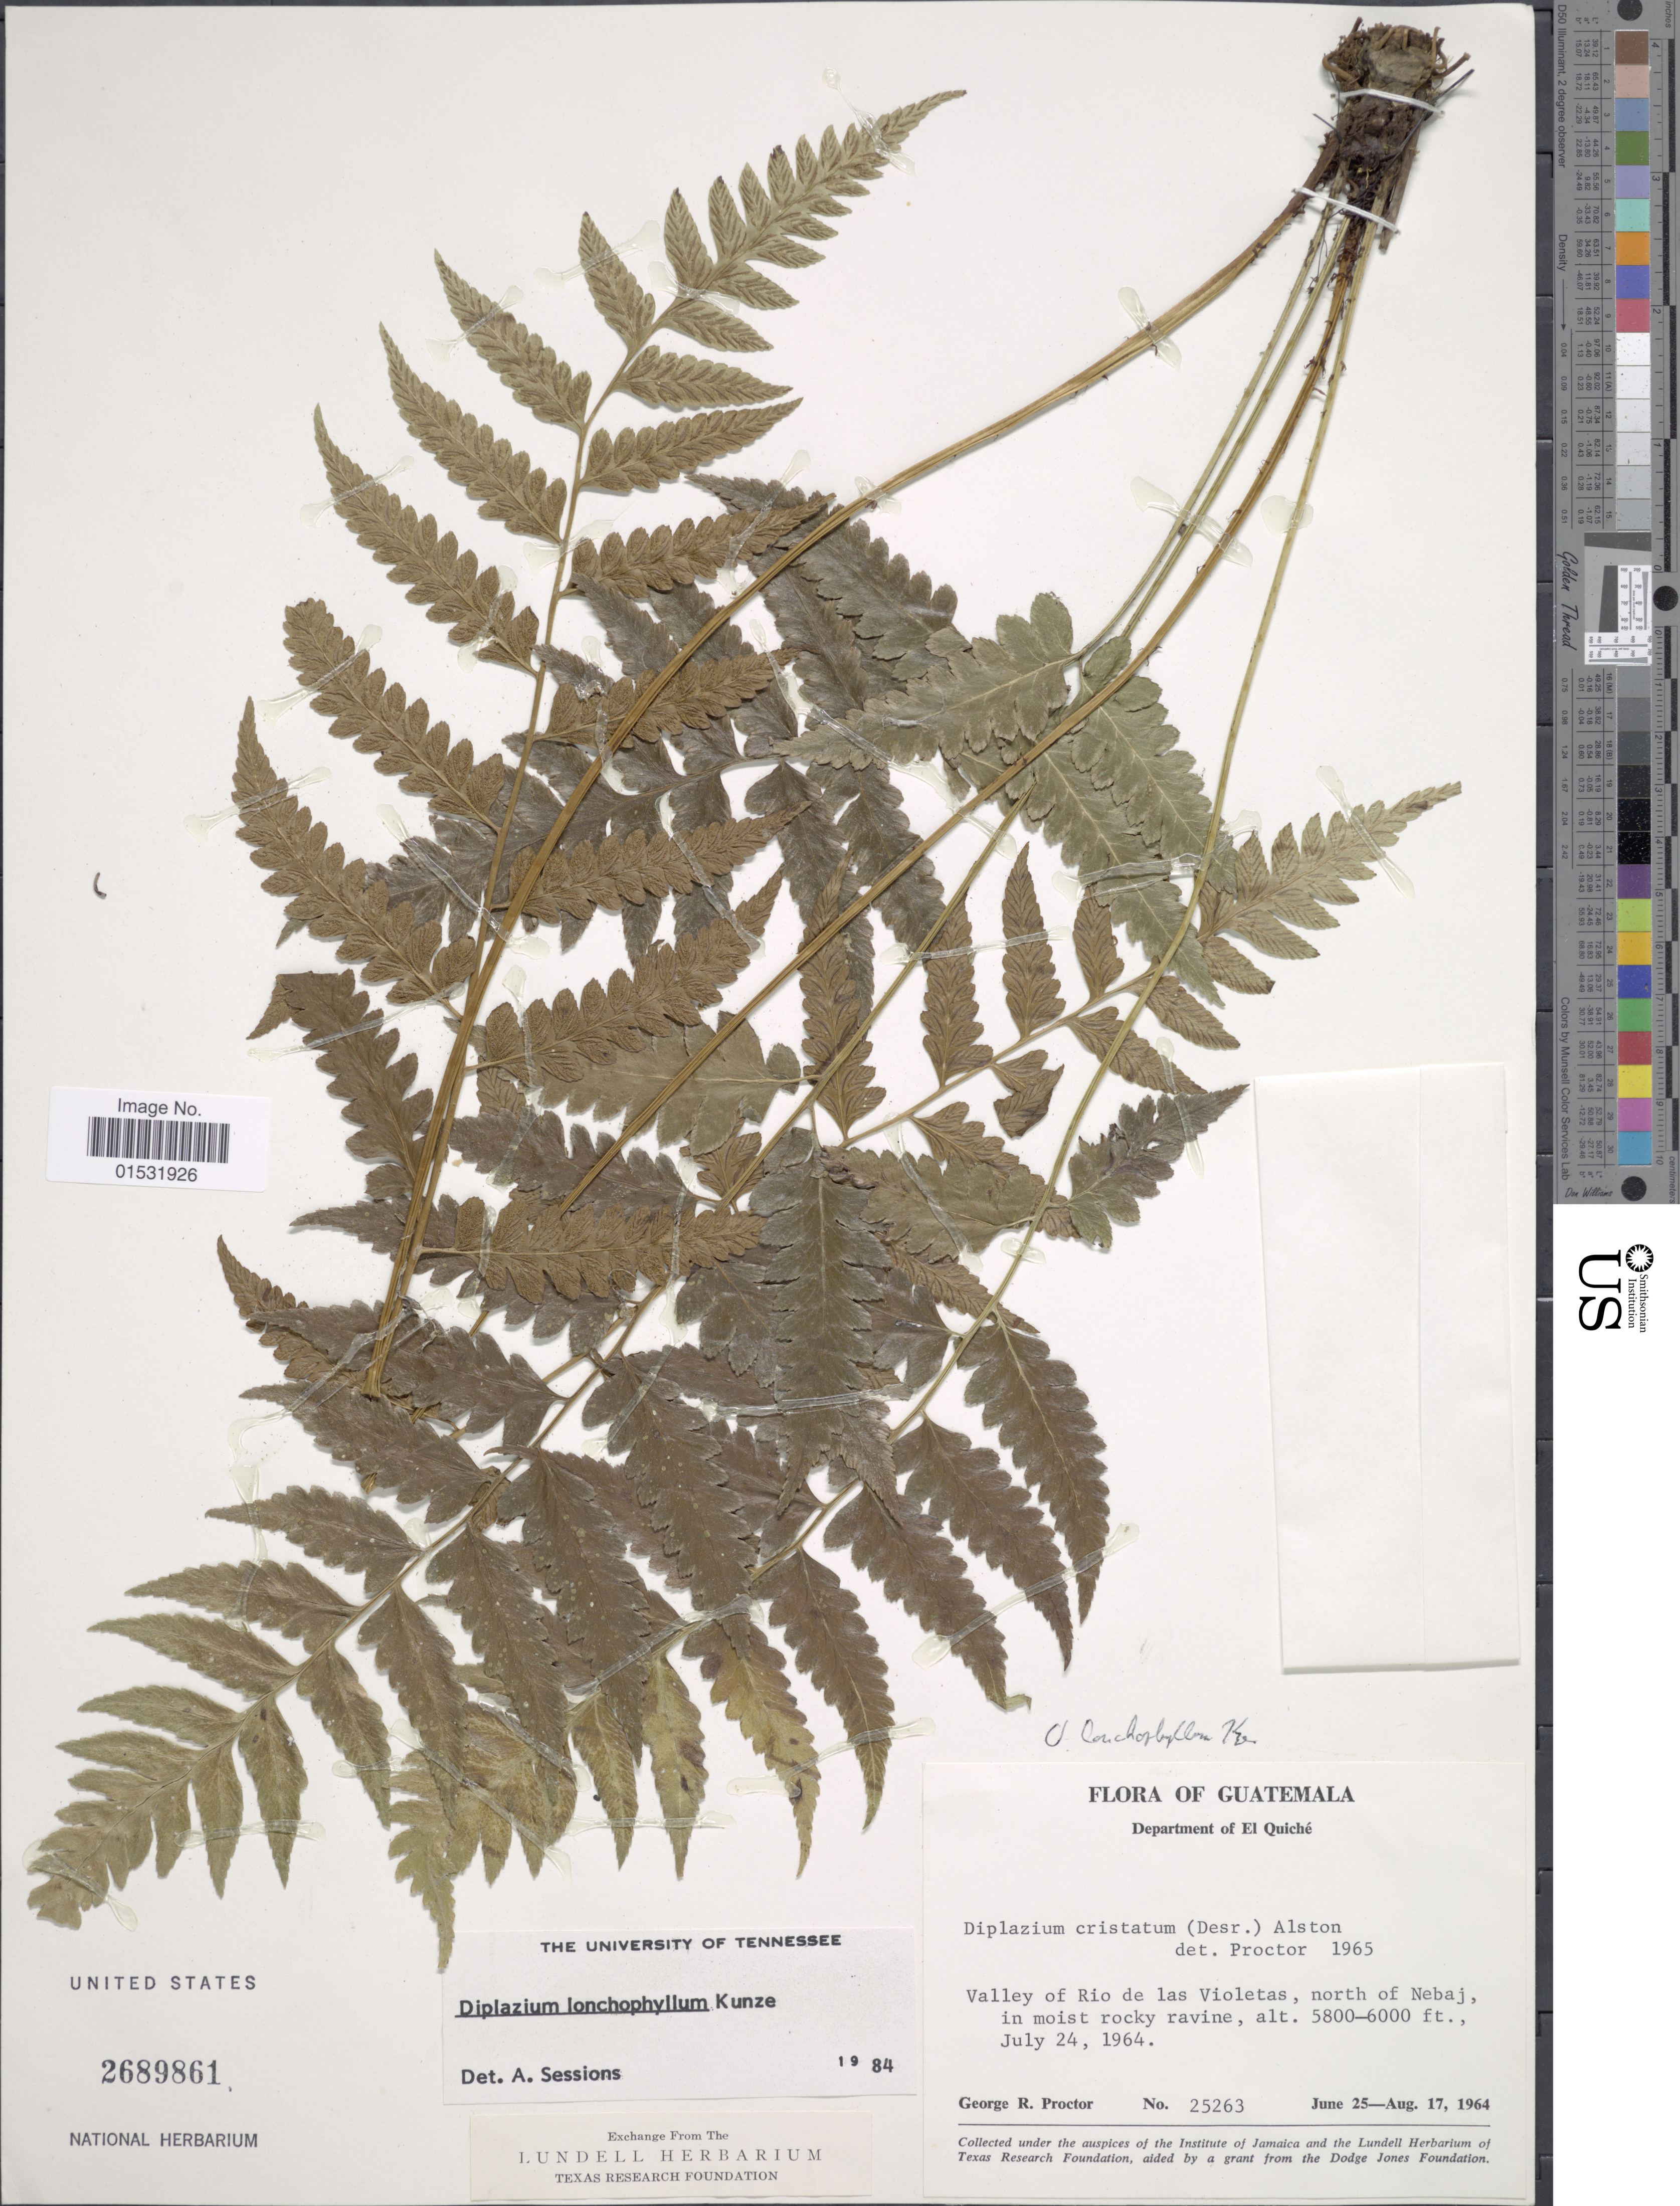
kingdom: Plantae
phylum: Tracheophyta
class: Polypodiopsida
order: Polypodiales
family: Athyriaceae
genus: Diplazium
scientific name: Diplazium lonchophyllum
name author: Kunze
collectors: G. R. Proctor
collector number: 25263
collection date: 1964-07-24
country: Guatemala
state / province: El Quiché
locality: Valley of Rio de las Violetas, north of Nebaj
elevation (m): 1768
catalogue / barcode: US 2689861